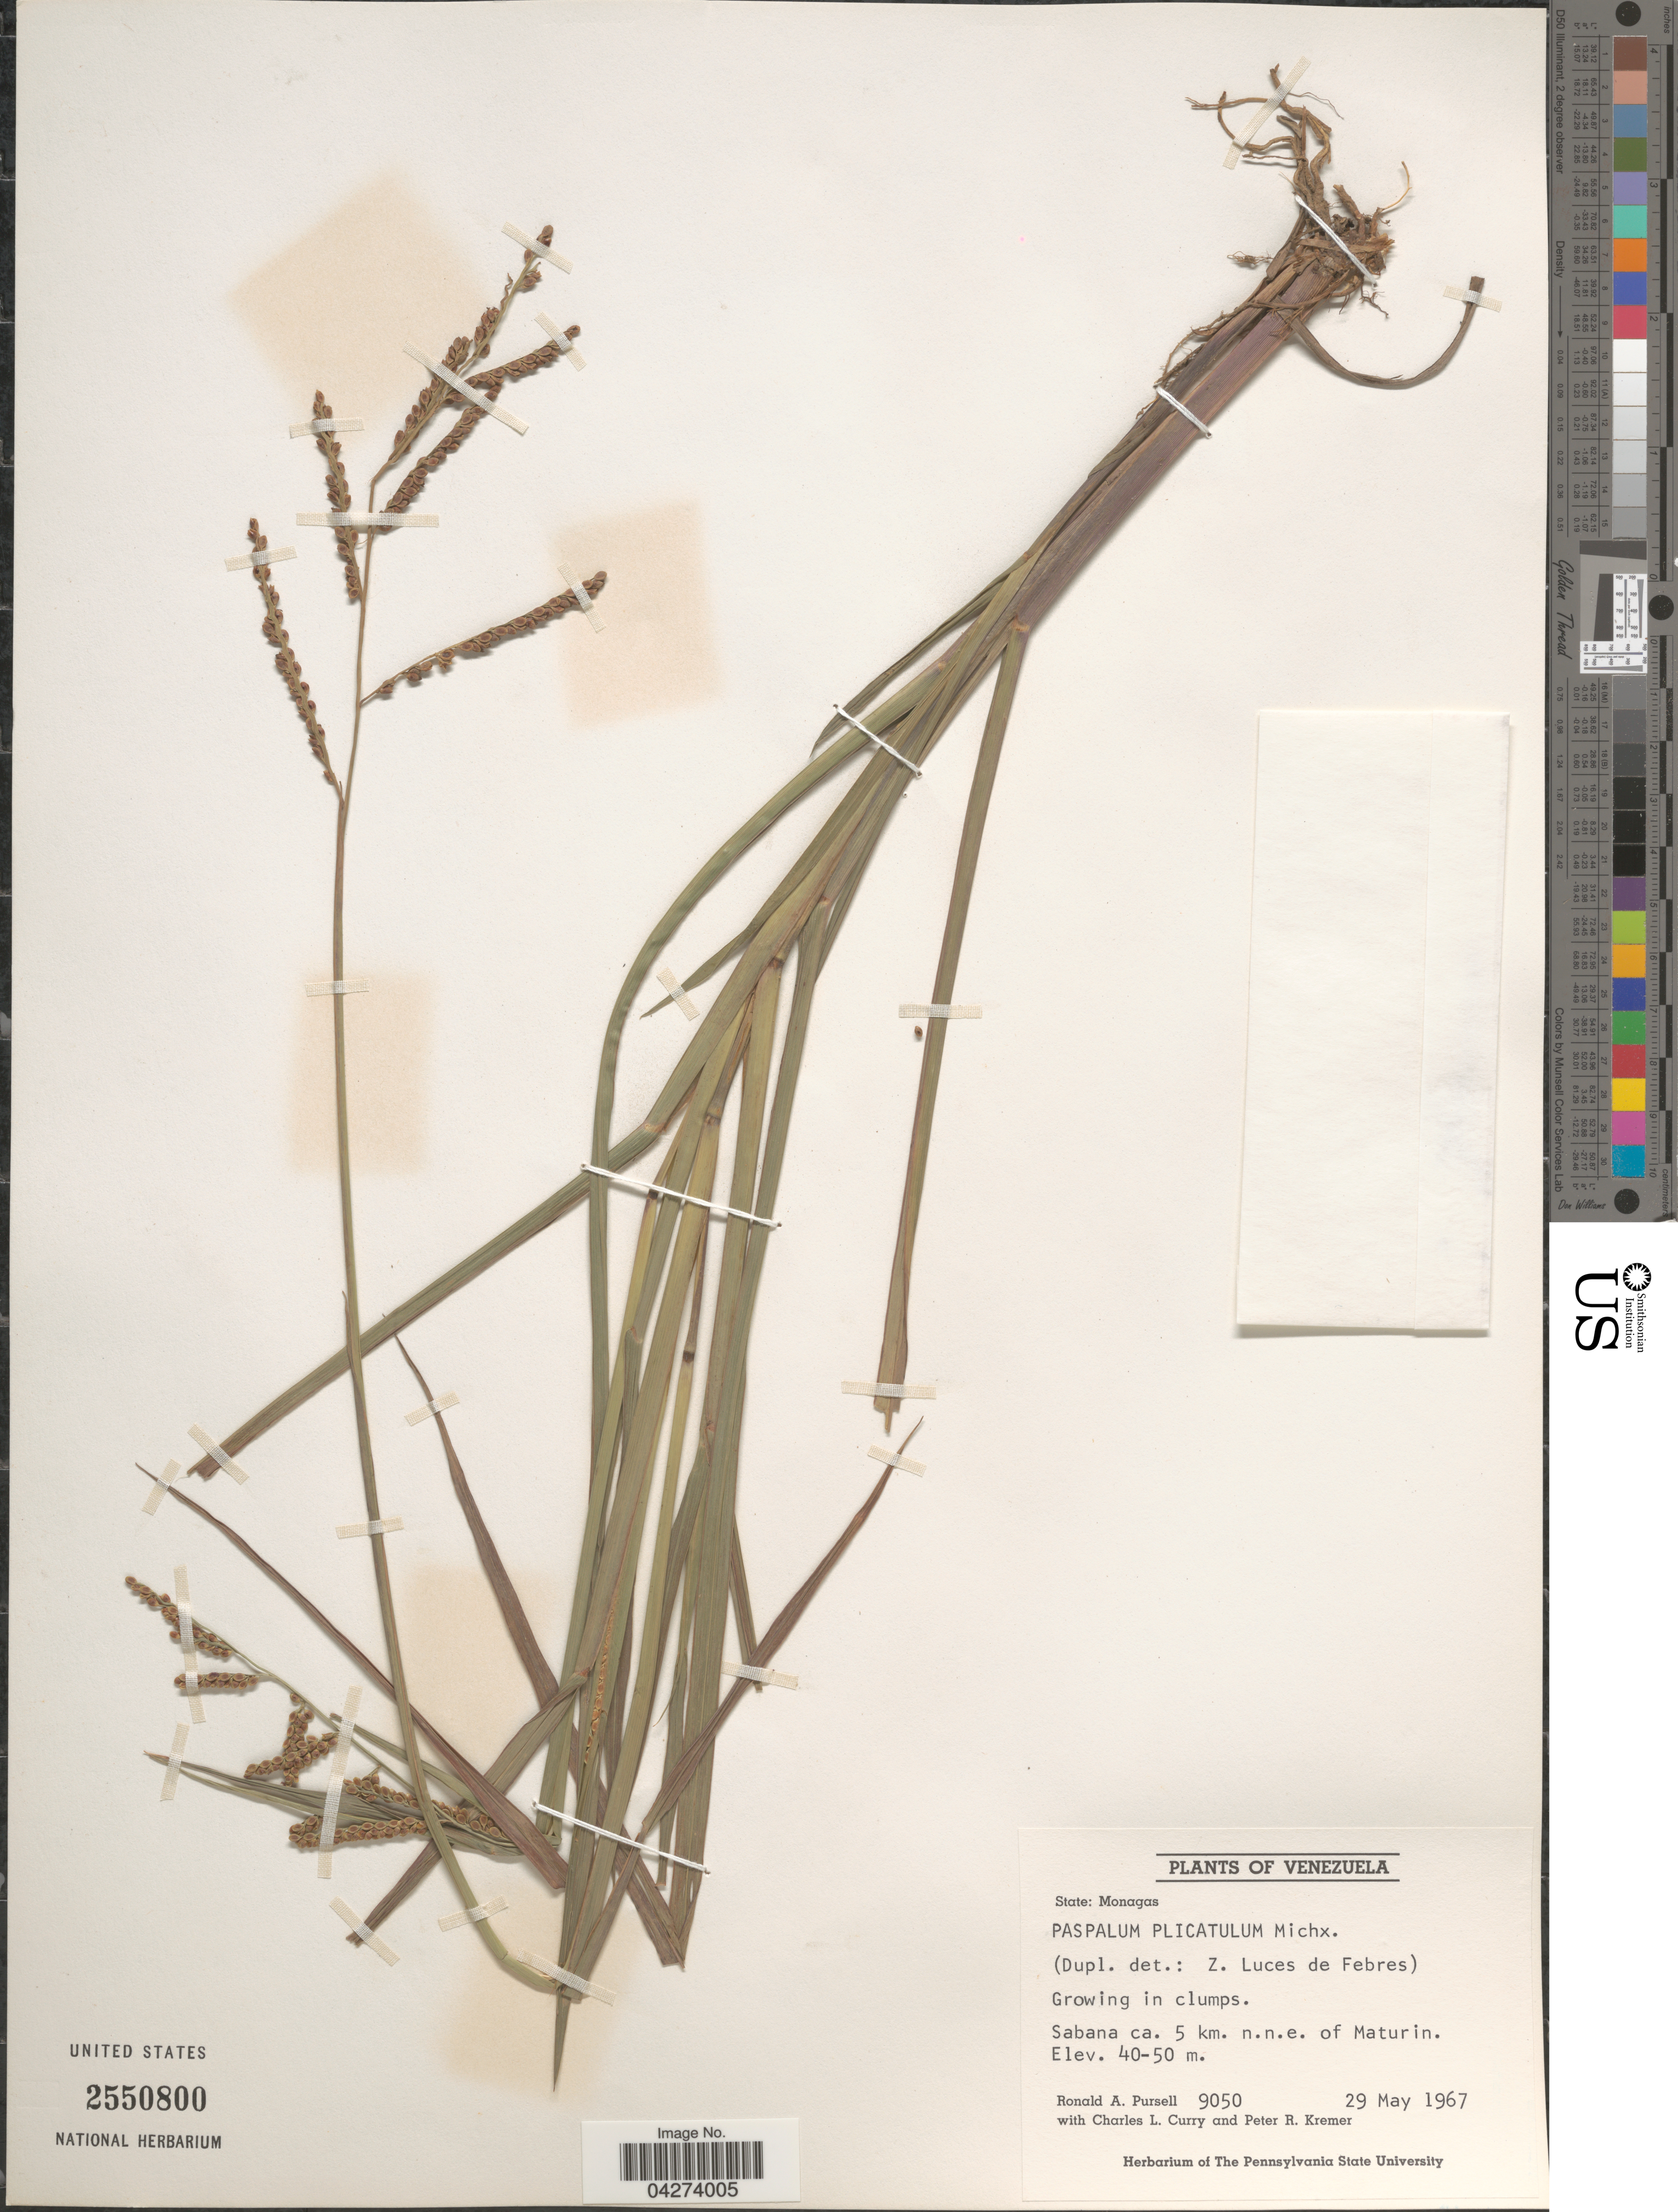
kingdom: Plantae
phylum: Tracheophyta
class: Liliopsida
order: Poales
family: Poaceae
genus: Paspalum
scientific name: Paspalum plicatulum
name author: Michx.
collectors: R. A. Pursell, C. L. Curry & P. Kremer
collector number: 9050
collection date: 1967-05-29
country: Venezuela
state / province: Monagas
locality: Sabana ca. 5 km. n.n.e. of Maturin.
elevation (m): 40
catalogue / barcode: US 2550800